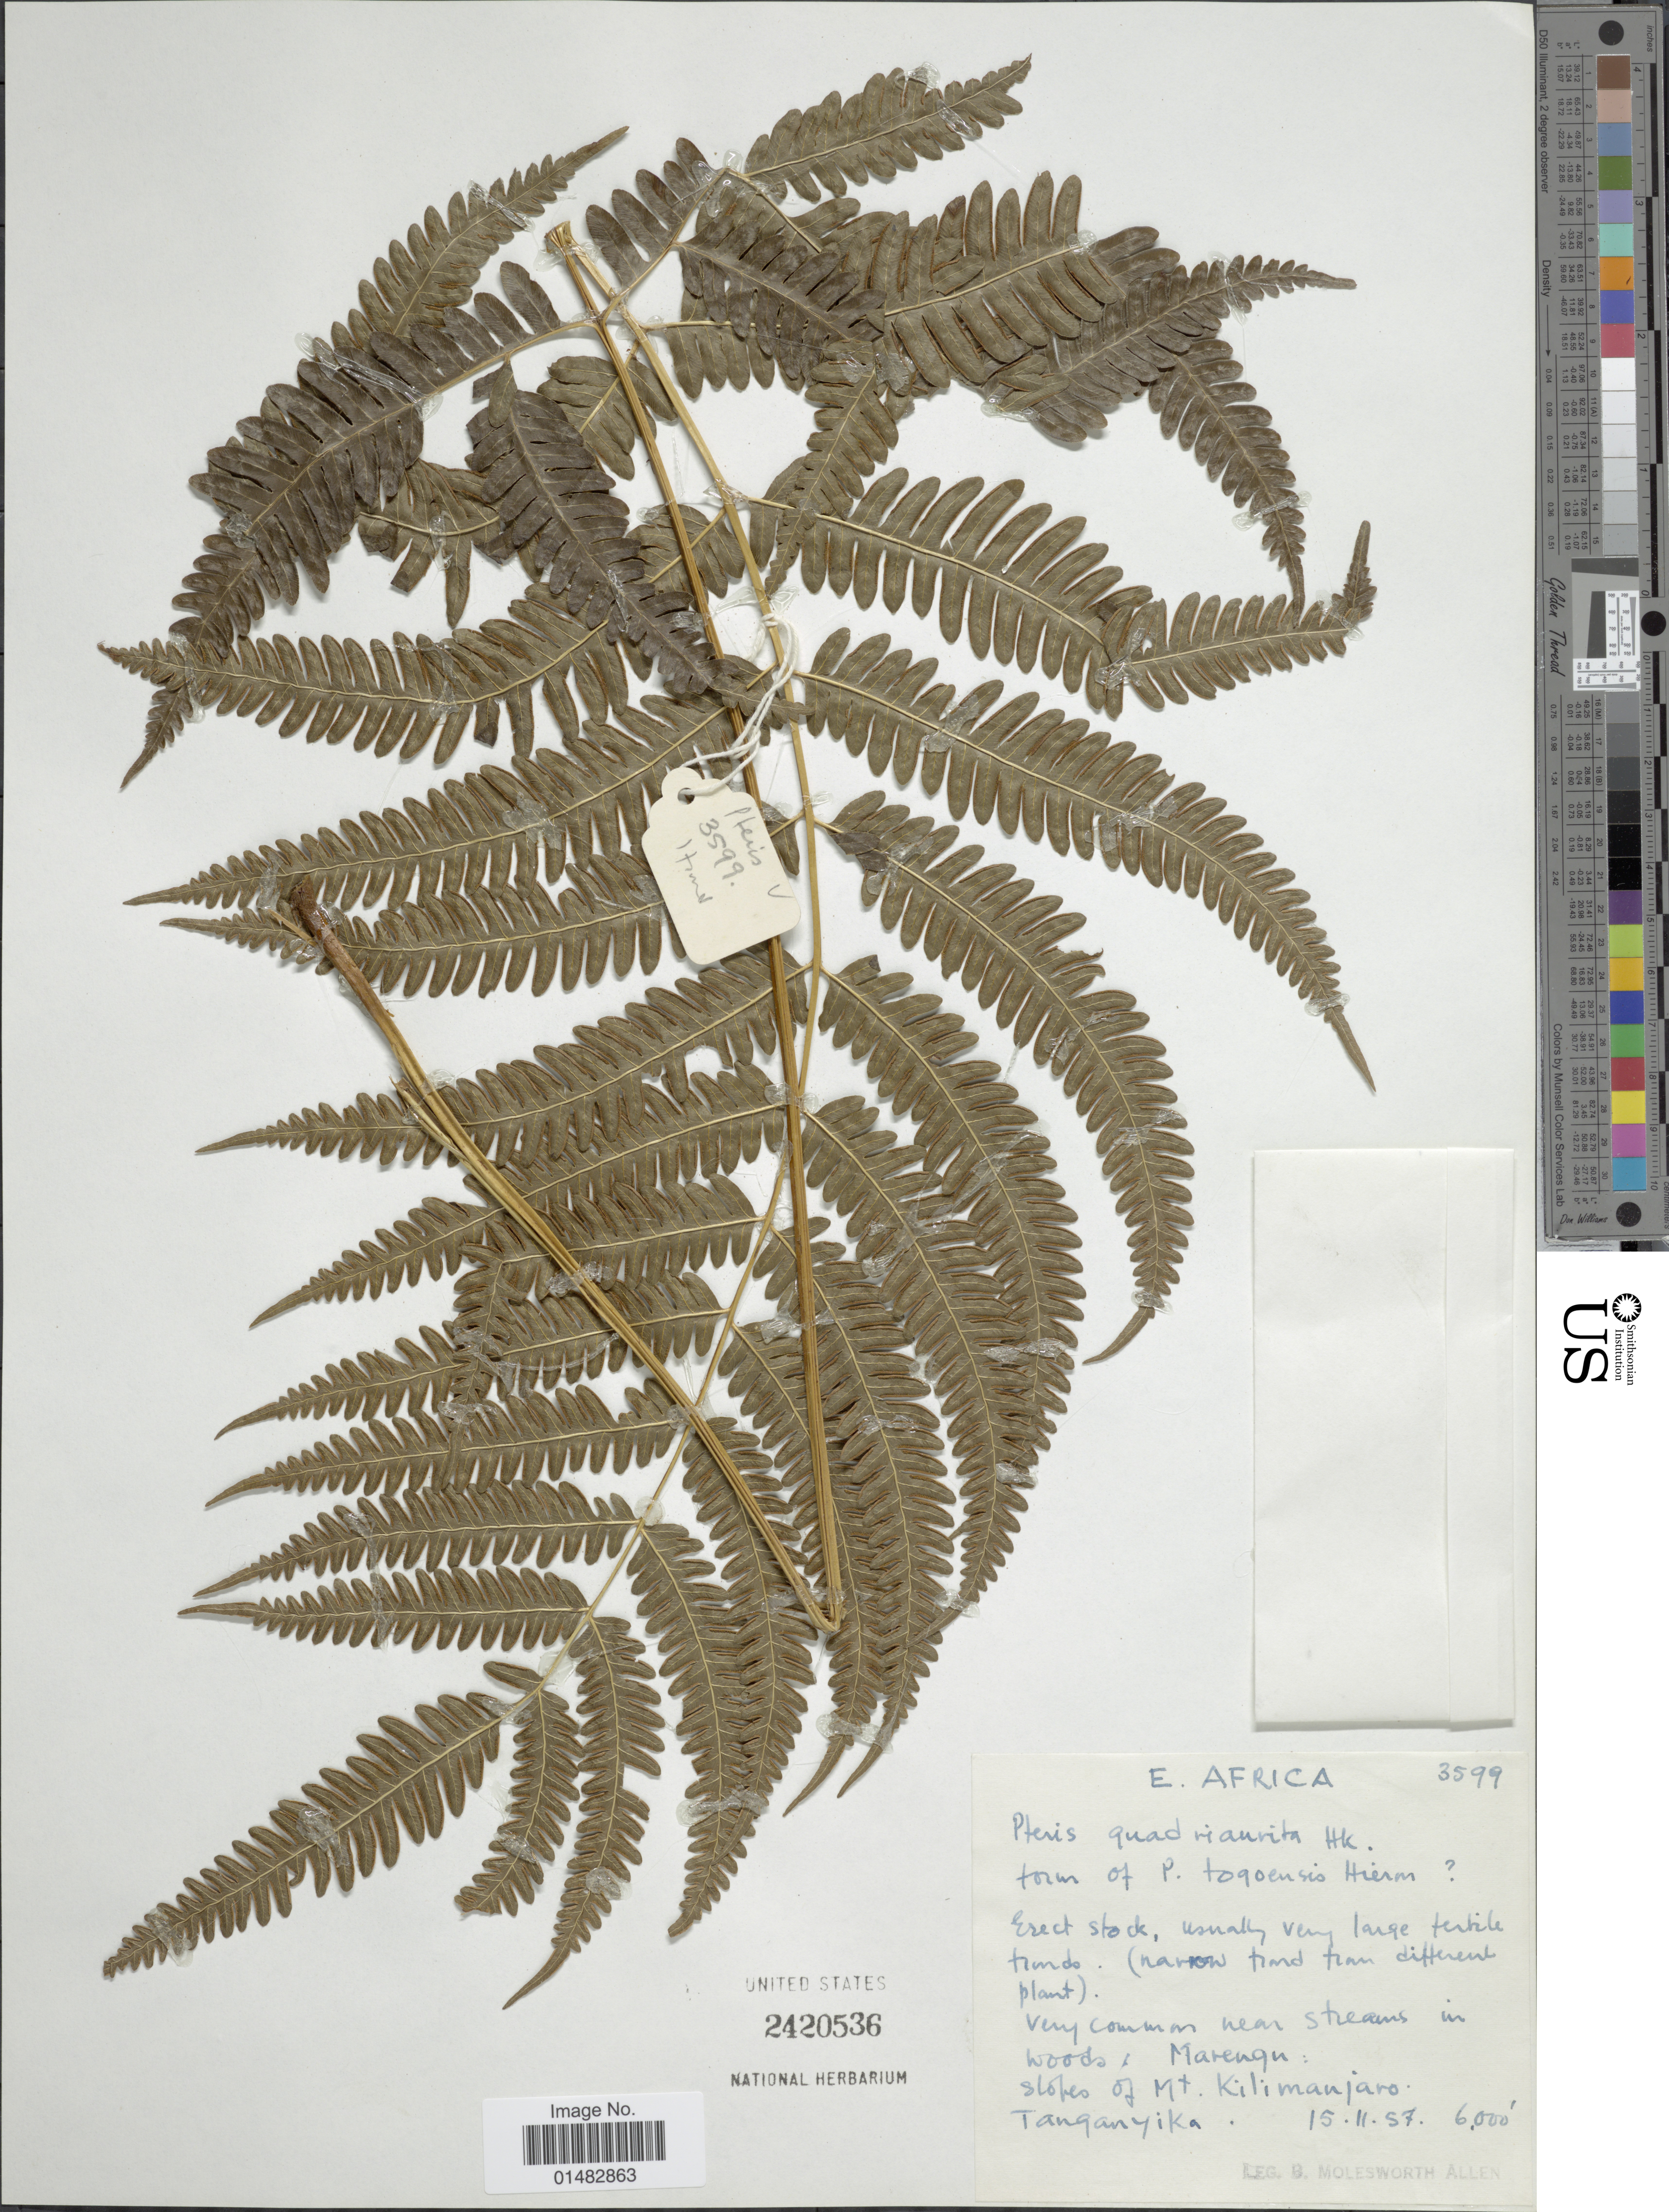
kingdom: Plantae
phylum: Tracheophyta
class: Polypodiopsida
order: Polypodiales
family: Pteridaceae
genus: Pteris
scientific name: Pteris quadriaurita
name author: Retz.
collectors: B. E. G. Molesworth-Allen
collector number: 3499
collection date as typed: Transcribed d/m/y: 15/11/57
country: Tanzania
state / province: Kilimanjaro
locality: East Africa, Very common near stream in woods, Marengu ; slopes of Mt., Tanganyika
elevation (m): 1829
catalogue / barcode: US 2420536